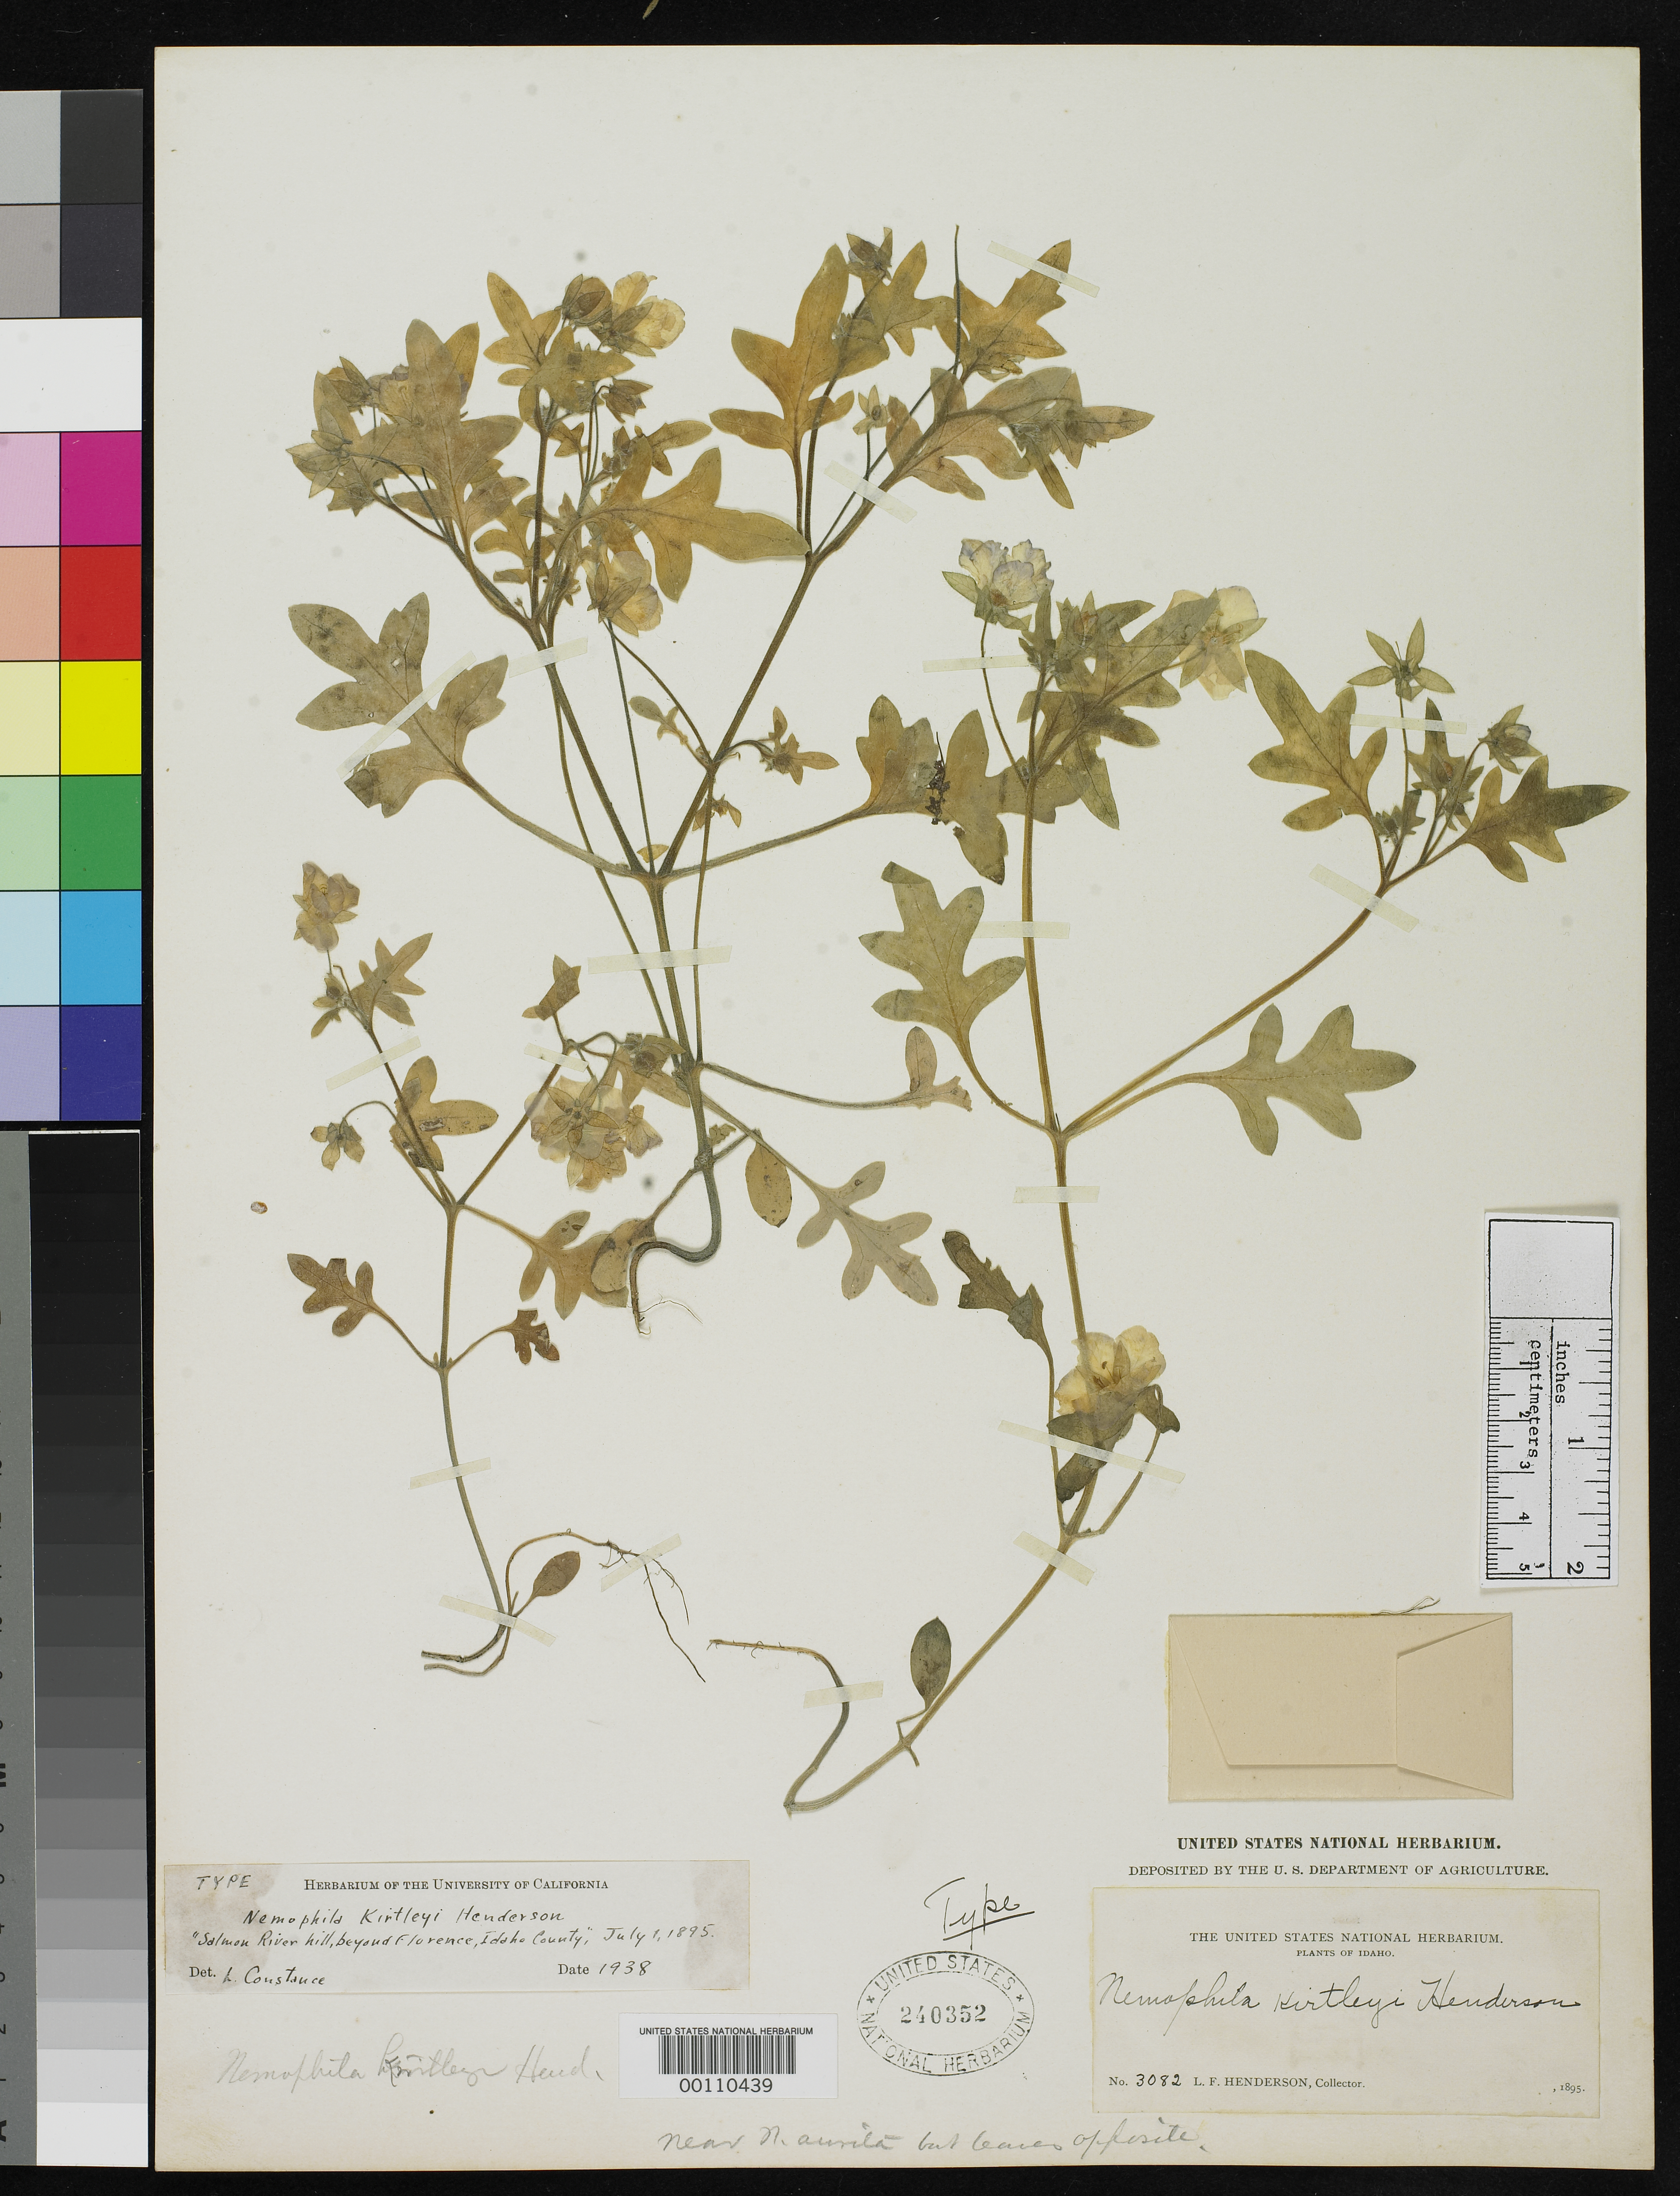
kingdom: Plantae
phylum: Tracheophyta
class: Magnoliopsida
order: Boraginales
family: Hydrophyllaceae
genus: Nemophila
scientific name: Nemophila kirtleyi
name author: L.F. Hend.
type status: Type Collection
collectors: L. F. Henderson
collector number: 3082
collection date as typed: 01 Jul 1895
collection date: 1895-07-01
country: United States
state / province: Idaho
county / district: Idaho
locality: Salmon River Hill, beyond Florence.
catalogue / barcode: US 240352